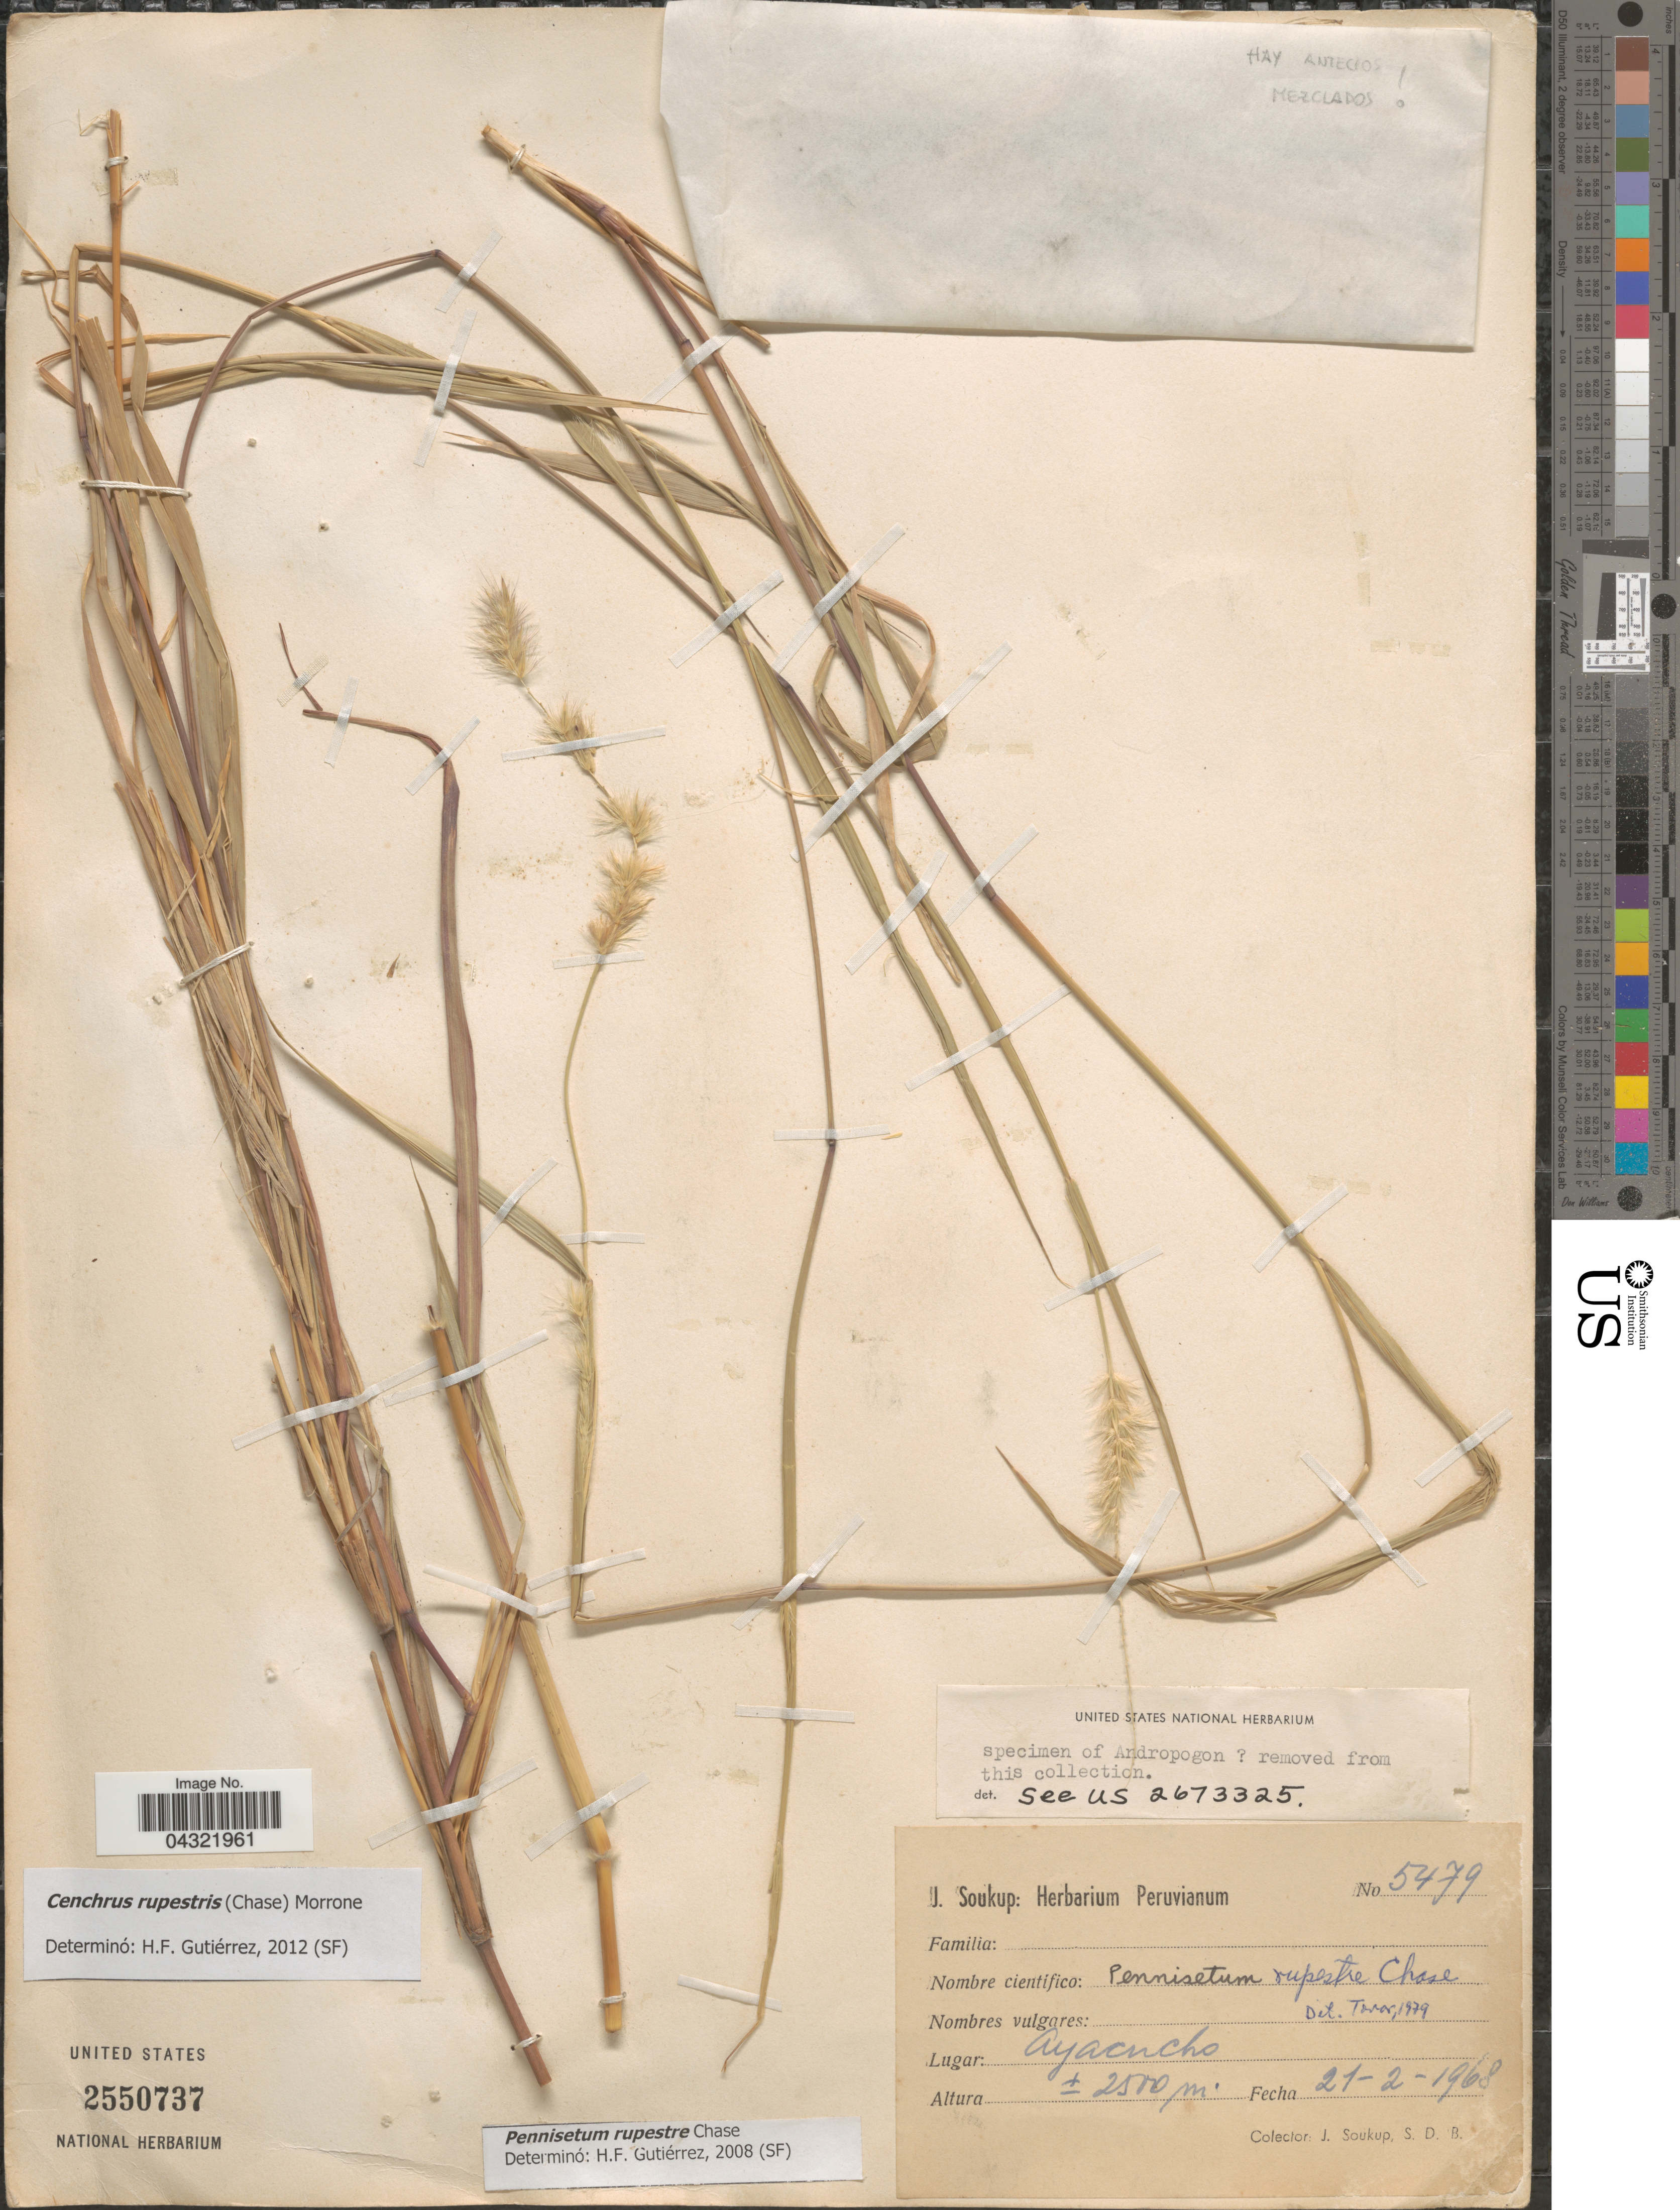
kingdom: Plantae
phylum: Tracheophyta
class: Liliopsida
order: Poales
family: Poaceae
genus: Cenchrus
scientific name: Cenchrus rupestris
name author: (Chase) Morrone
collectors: J. Soukup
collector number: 5479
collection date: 1968-02-21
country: Peru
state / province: Ayacucho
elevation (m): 2500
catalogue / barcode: US 2550737